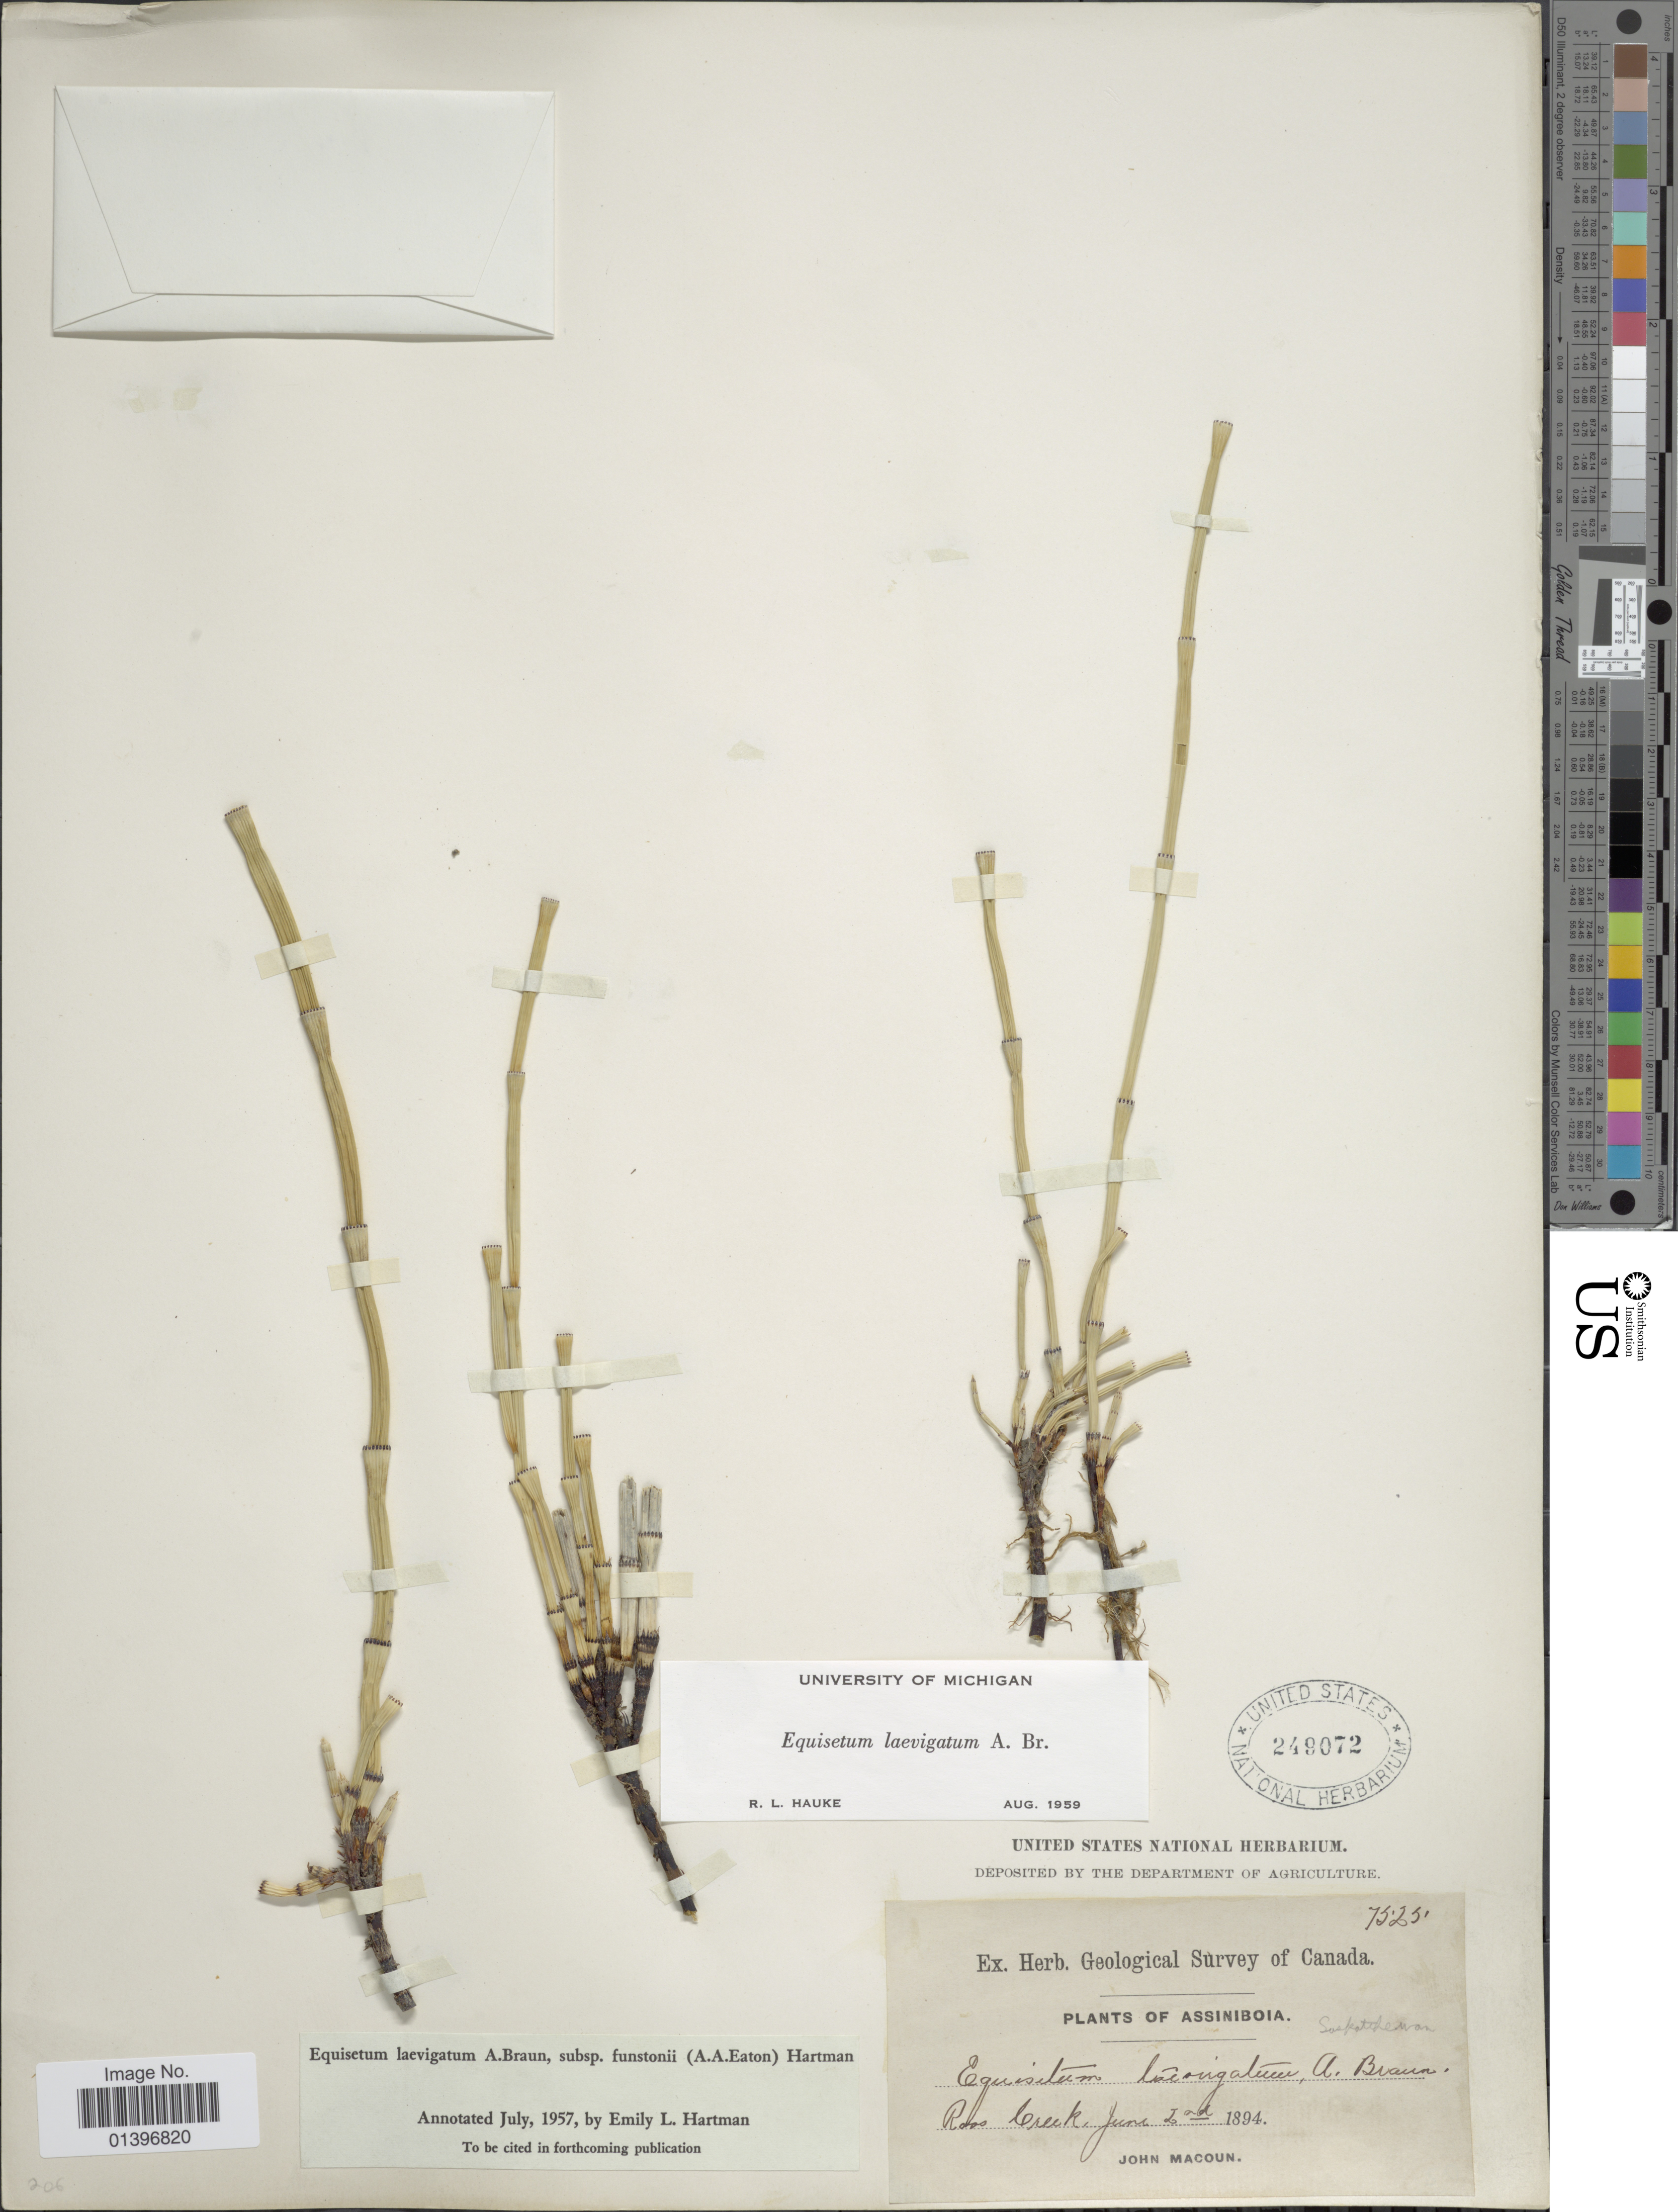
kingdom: Plantae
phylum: Tracheophyta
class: Polypodiopsida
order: Equisetales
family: Equisetaceae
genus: Equisetum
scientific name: Equisetum laevigatum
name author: A. Braun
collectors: J. Macoun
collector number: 7525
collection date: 1894-06-02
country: Canada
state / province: Saskatchewan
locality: Assiniboia. Ross Creek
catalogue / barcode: US 249072